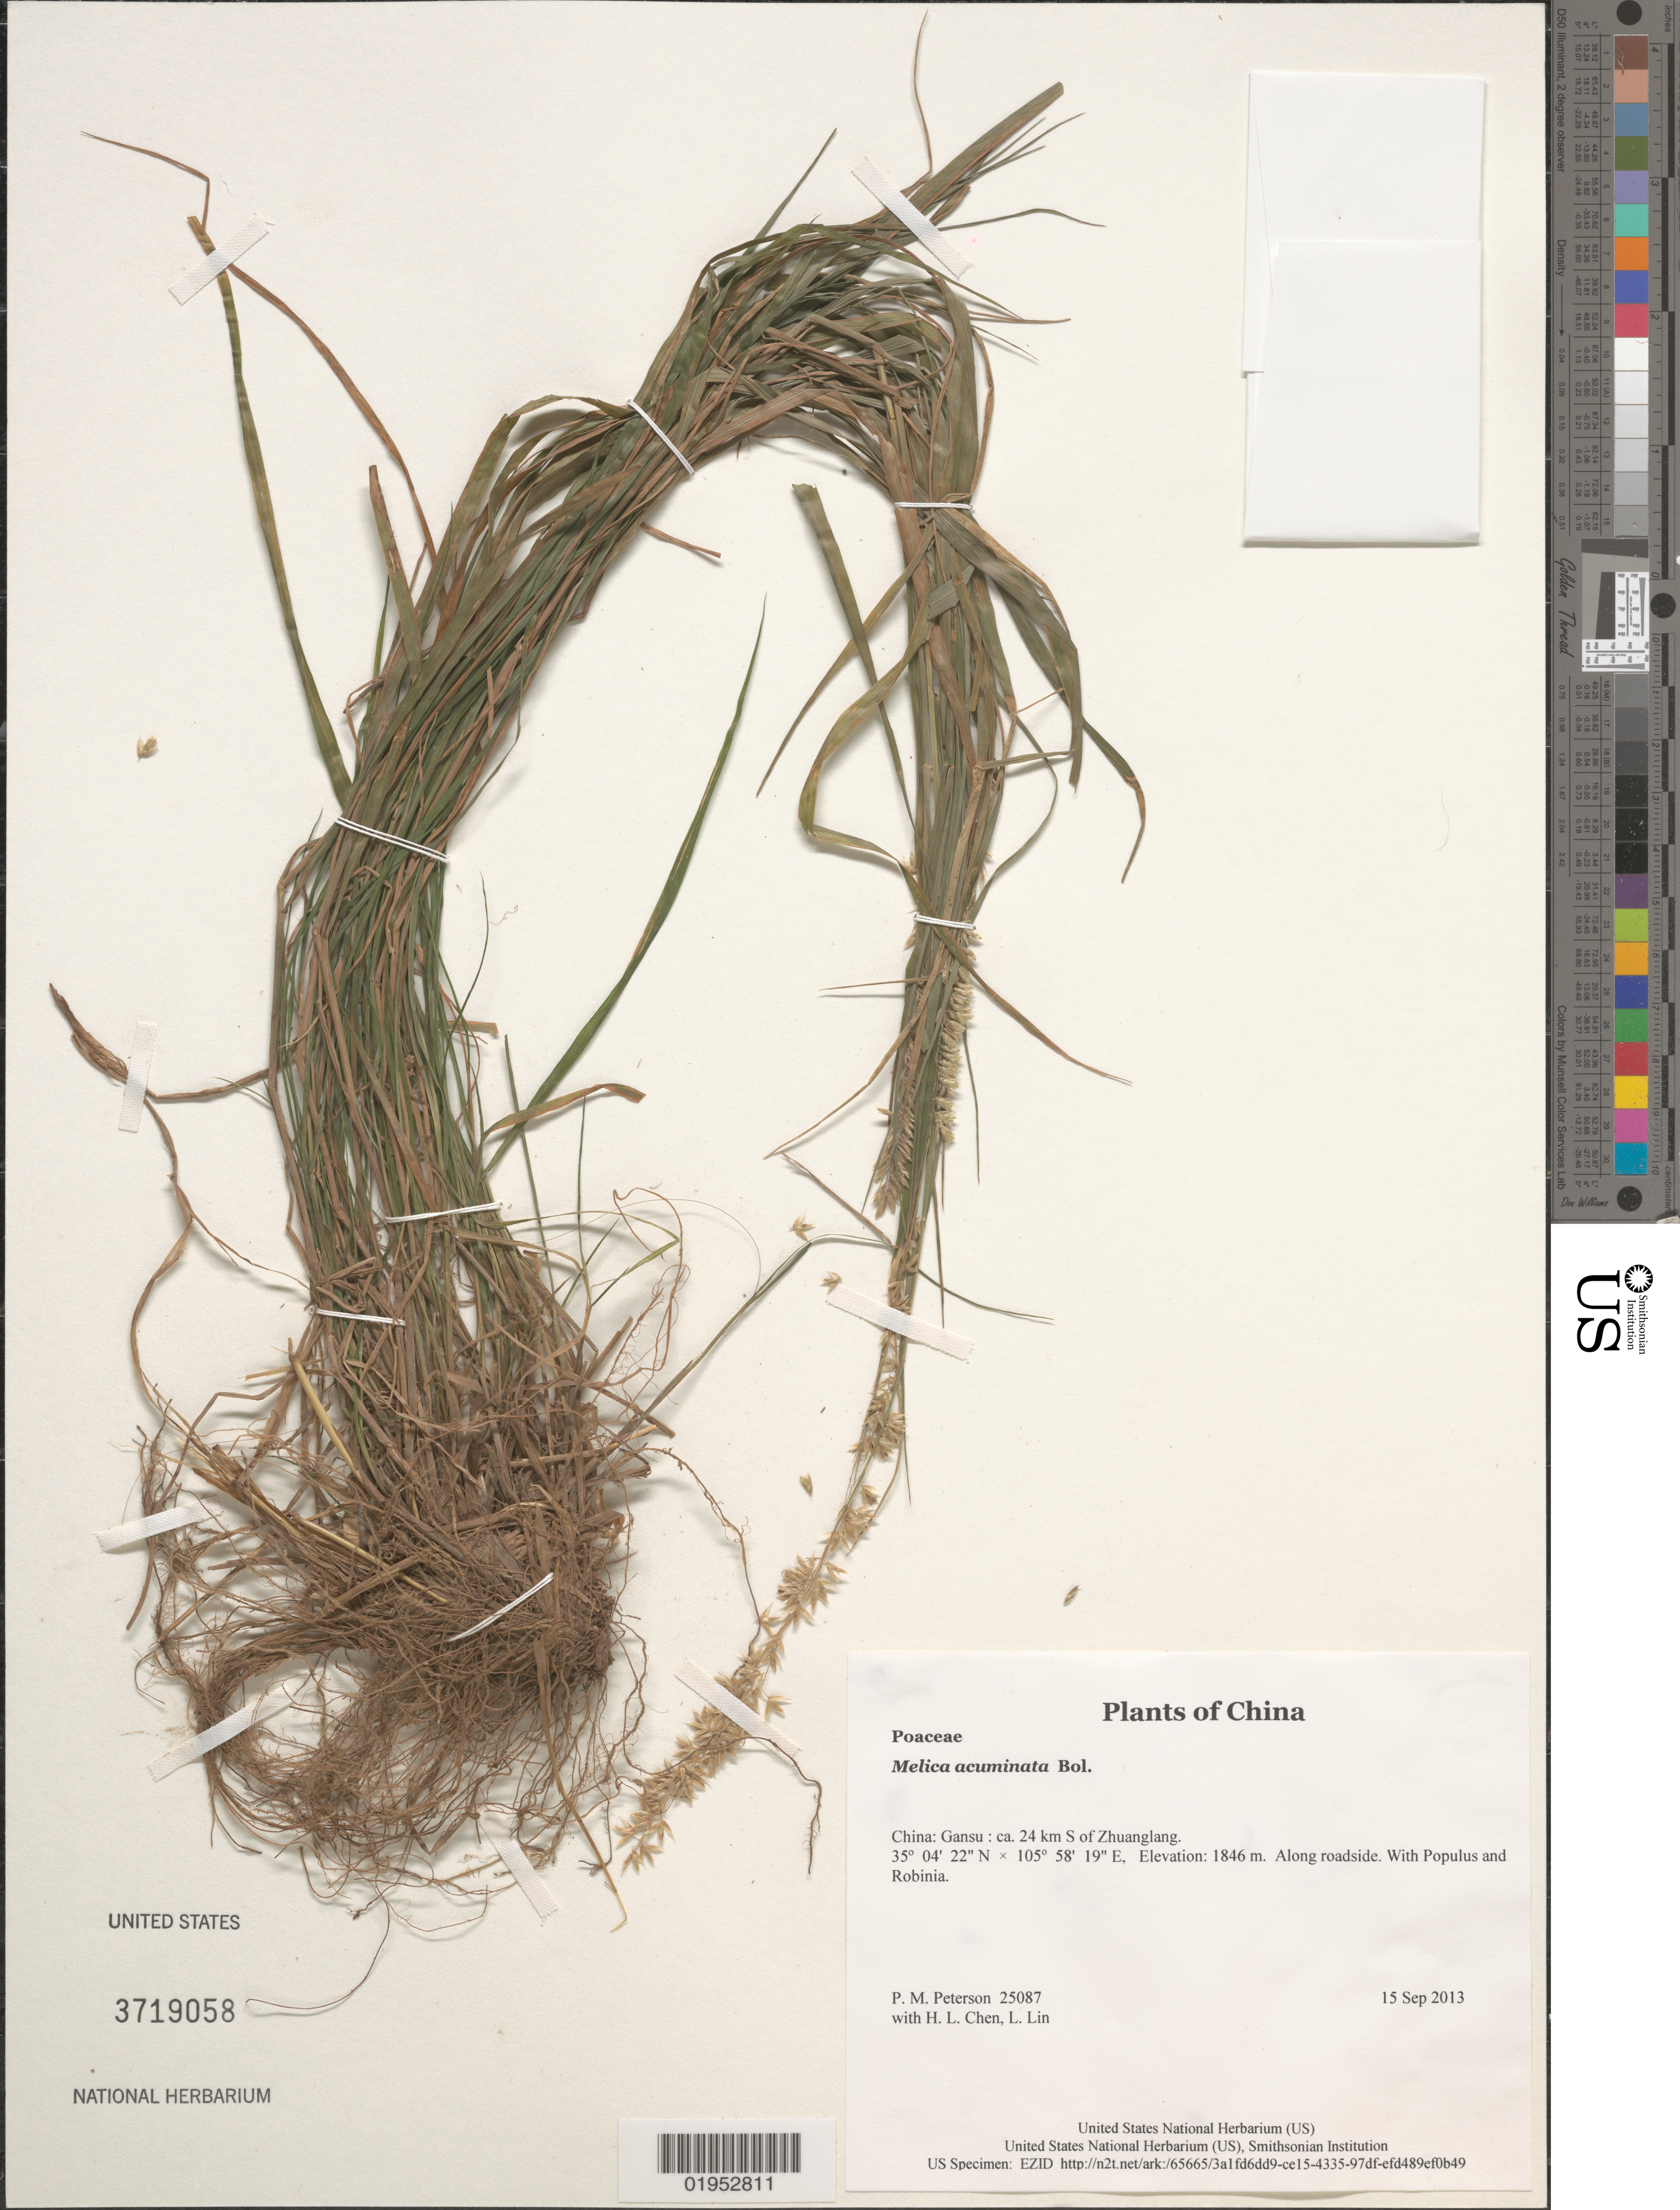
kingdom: Plantae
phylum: Tracheophyta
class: Liliopsida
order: Poales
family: Poaceae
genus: Melica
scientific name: Melica acuminata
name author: Bol.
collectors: P. M. Peterson, H. L. Chen & L. Lin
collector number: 25087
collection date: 2013-09-15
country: China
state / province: Gansu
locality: ca. 24 km S of Zhuanglang.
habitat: Along roadside.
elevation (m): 1846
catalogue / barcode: US 3719058